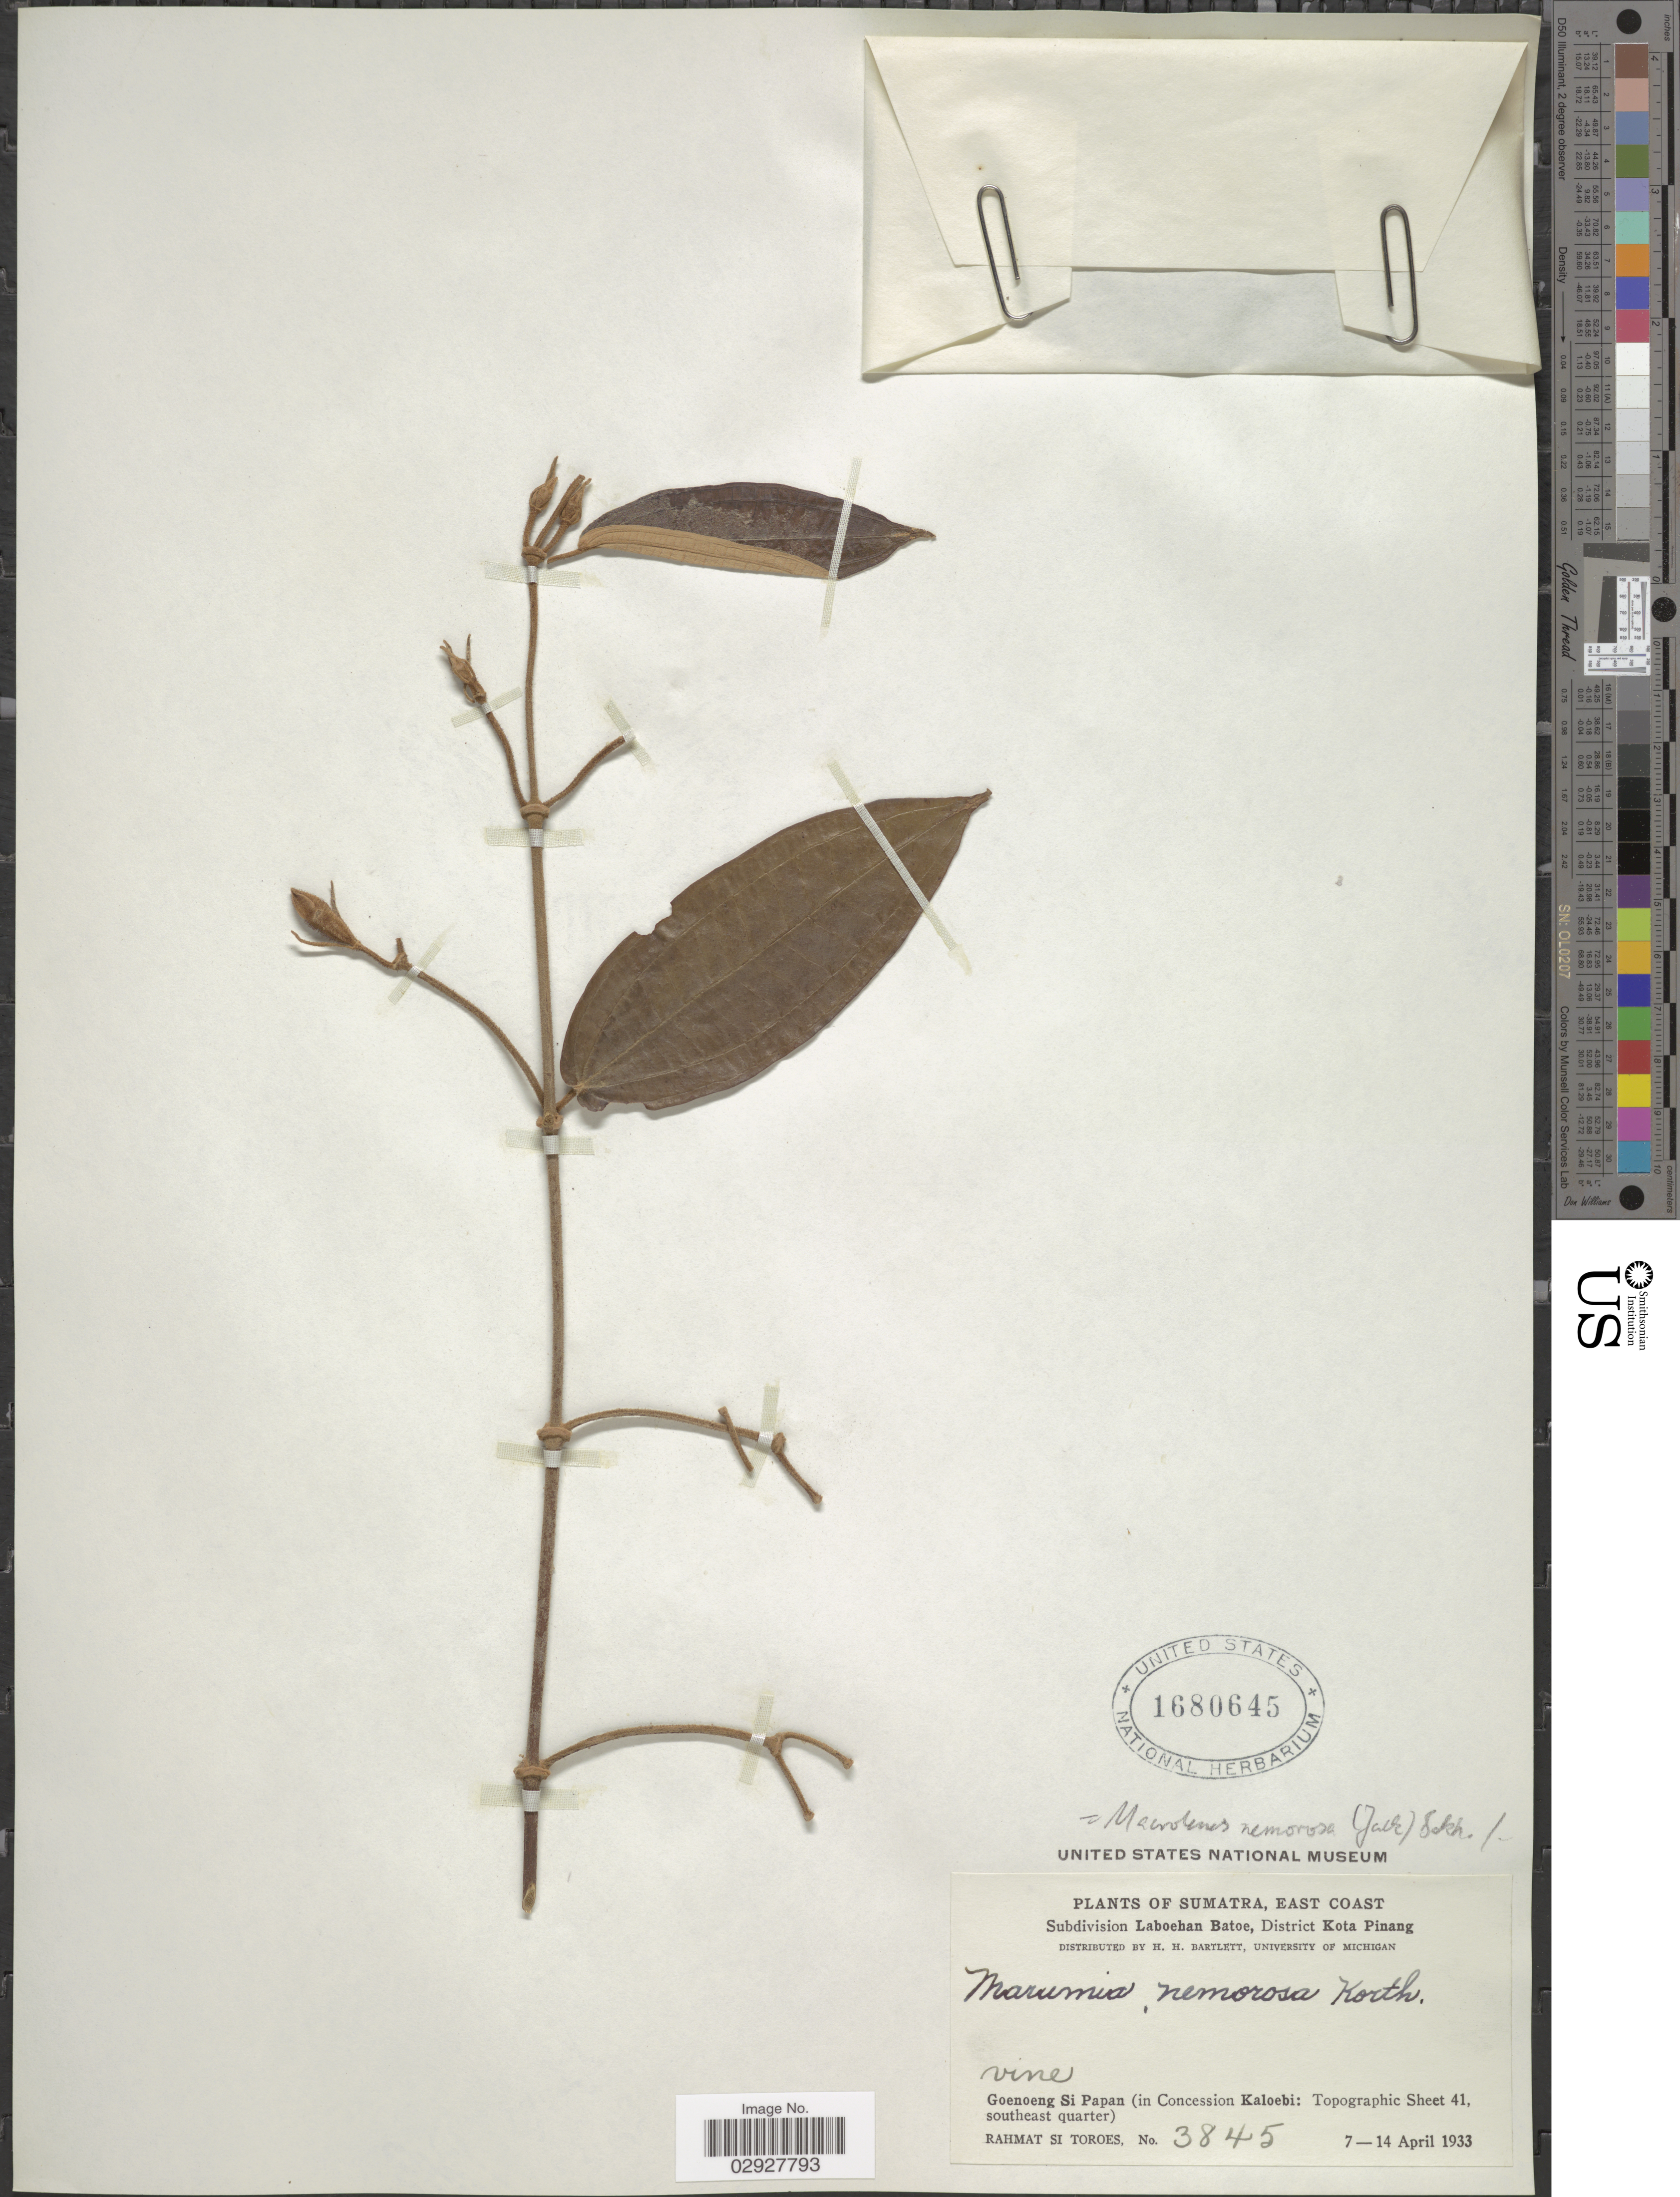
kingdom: Plantae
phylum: Tracheophyta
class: Magnoliopsida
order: Myrtales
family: Melastomataceae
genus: Macrolenes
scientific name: Macrolenes nemorosa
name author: (Jack) Bakh. f.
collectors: Rahmat Si Boeea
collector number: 3845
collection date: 1933-04-07/1933-04-14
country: Indonesia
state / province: Sumatra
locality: East Coast. Subdivision Laboehan Batoe, District Kota Pinang. Goenoeng Si Papan (in Concession Kaloebi: Topographic Sheet 41, southeast quarter).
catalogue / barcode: US 1680645